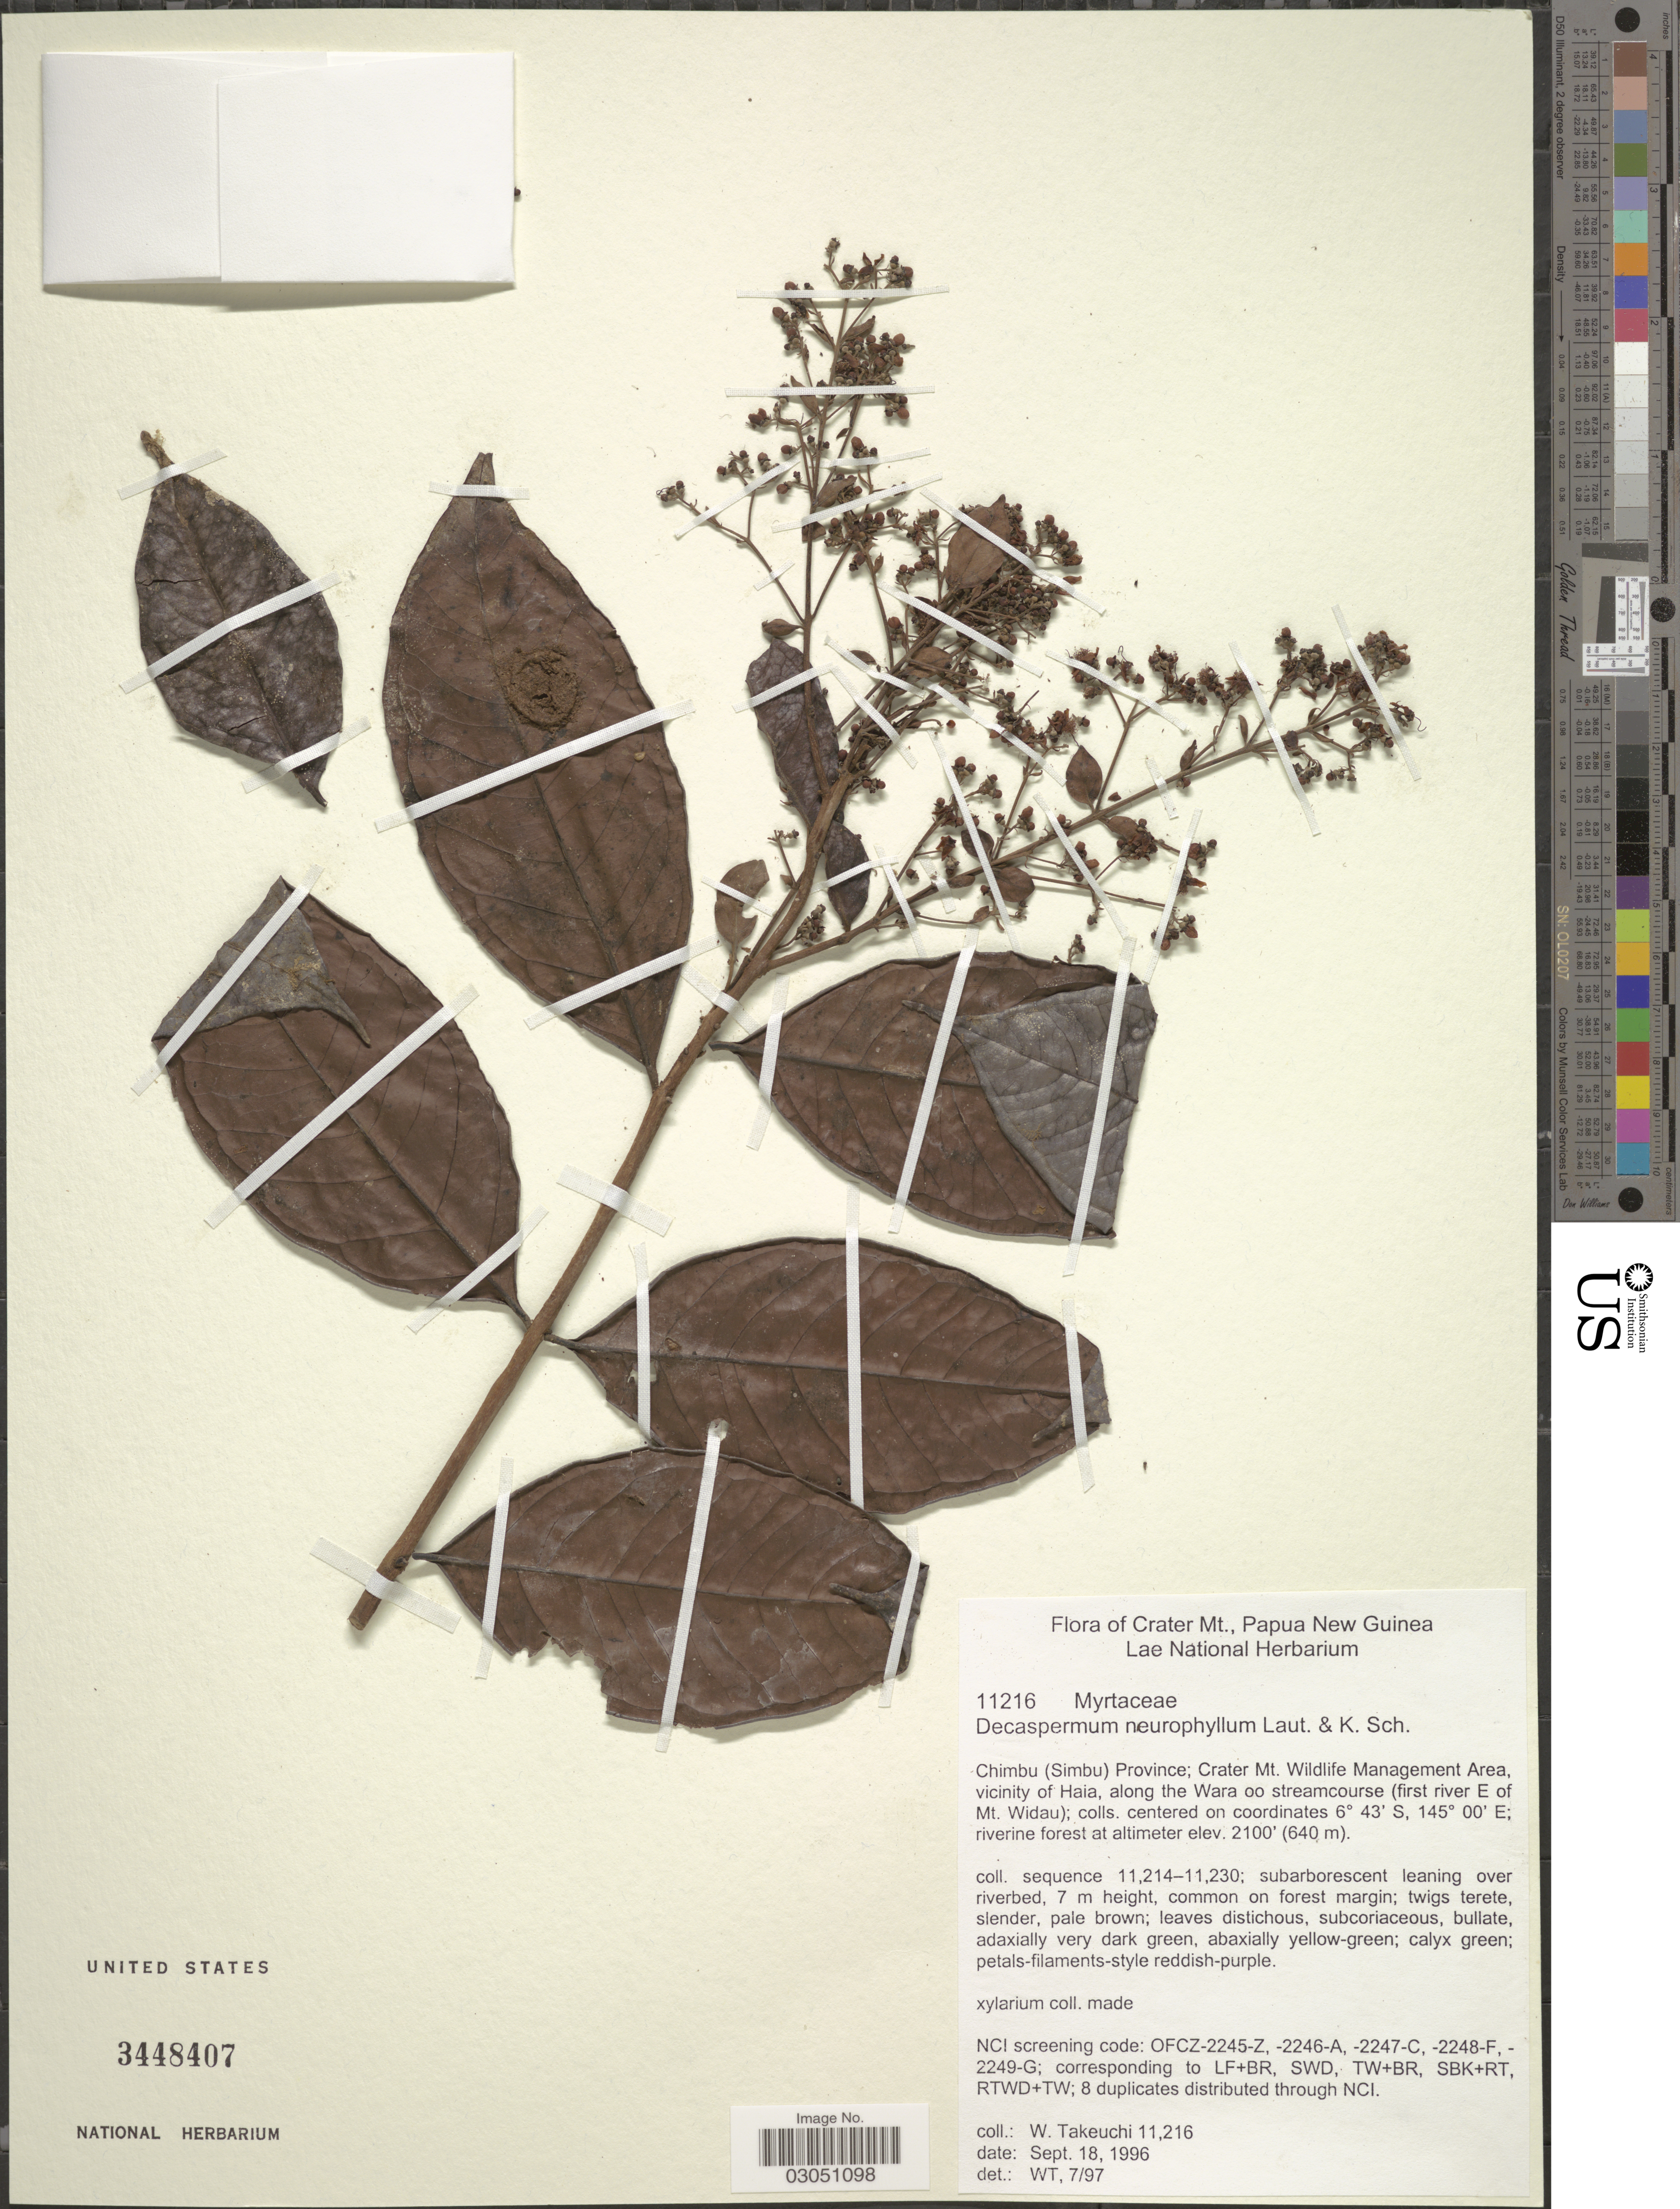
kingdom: Plantae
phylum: Tracheophyta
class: Magnoliopsida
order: Myrtales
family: Myrtaceae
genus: Decaspermum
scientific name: Decaspermum neurophyllum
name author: K. Schum. & Lauterb.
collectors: W. Takeuchi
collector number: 11216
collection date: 1996-09-18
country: Papua New Guinea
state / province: Chimbu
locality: Crater Mt., Papua New Guinea. Chimbu (Simbu) Province; Crater Mt. Wildlife Management Area, vicinity of Haia, along the Wara oo streamcourse (first river E of Mt. Widau).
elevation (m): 640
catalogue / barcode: US 3448407